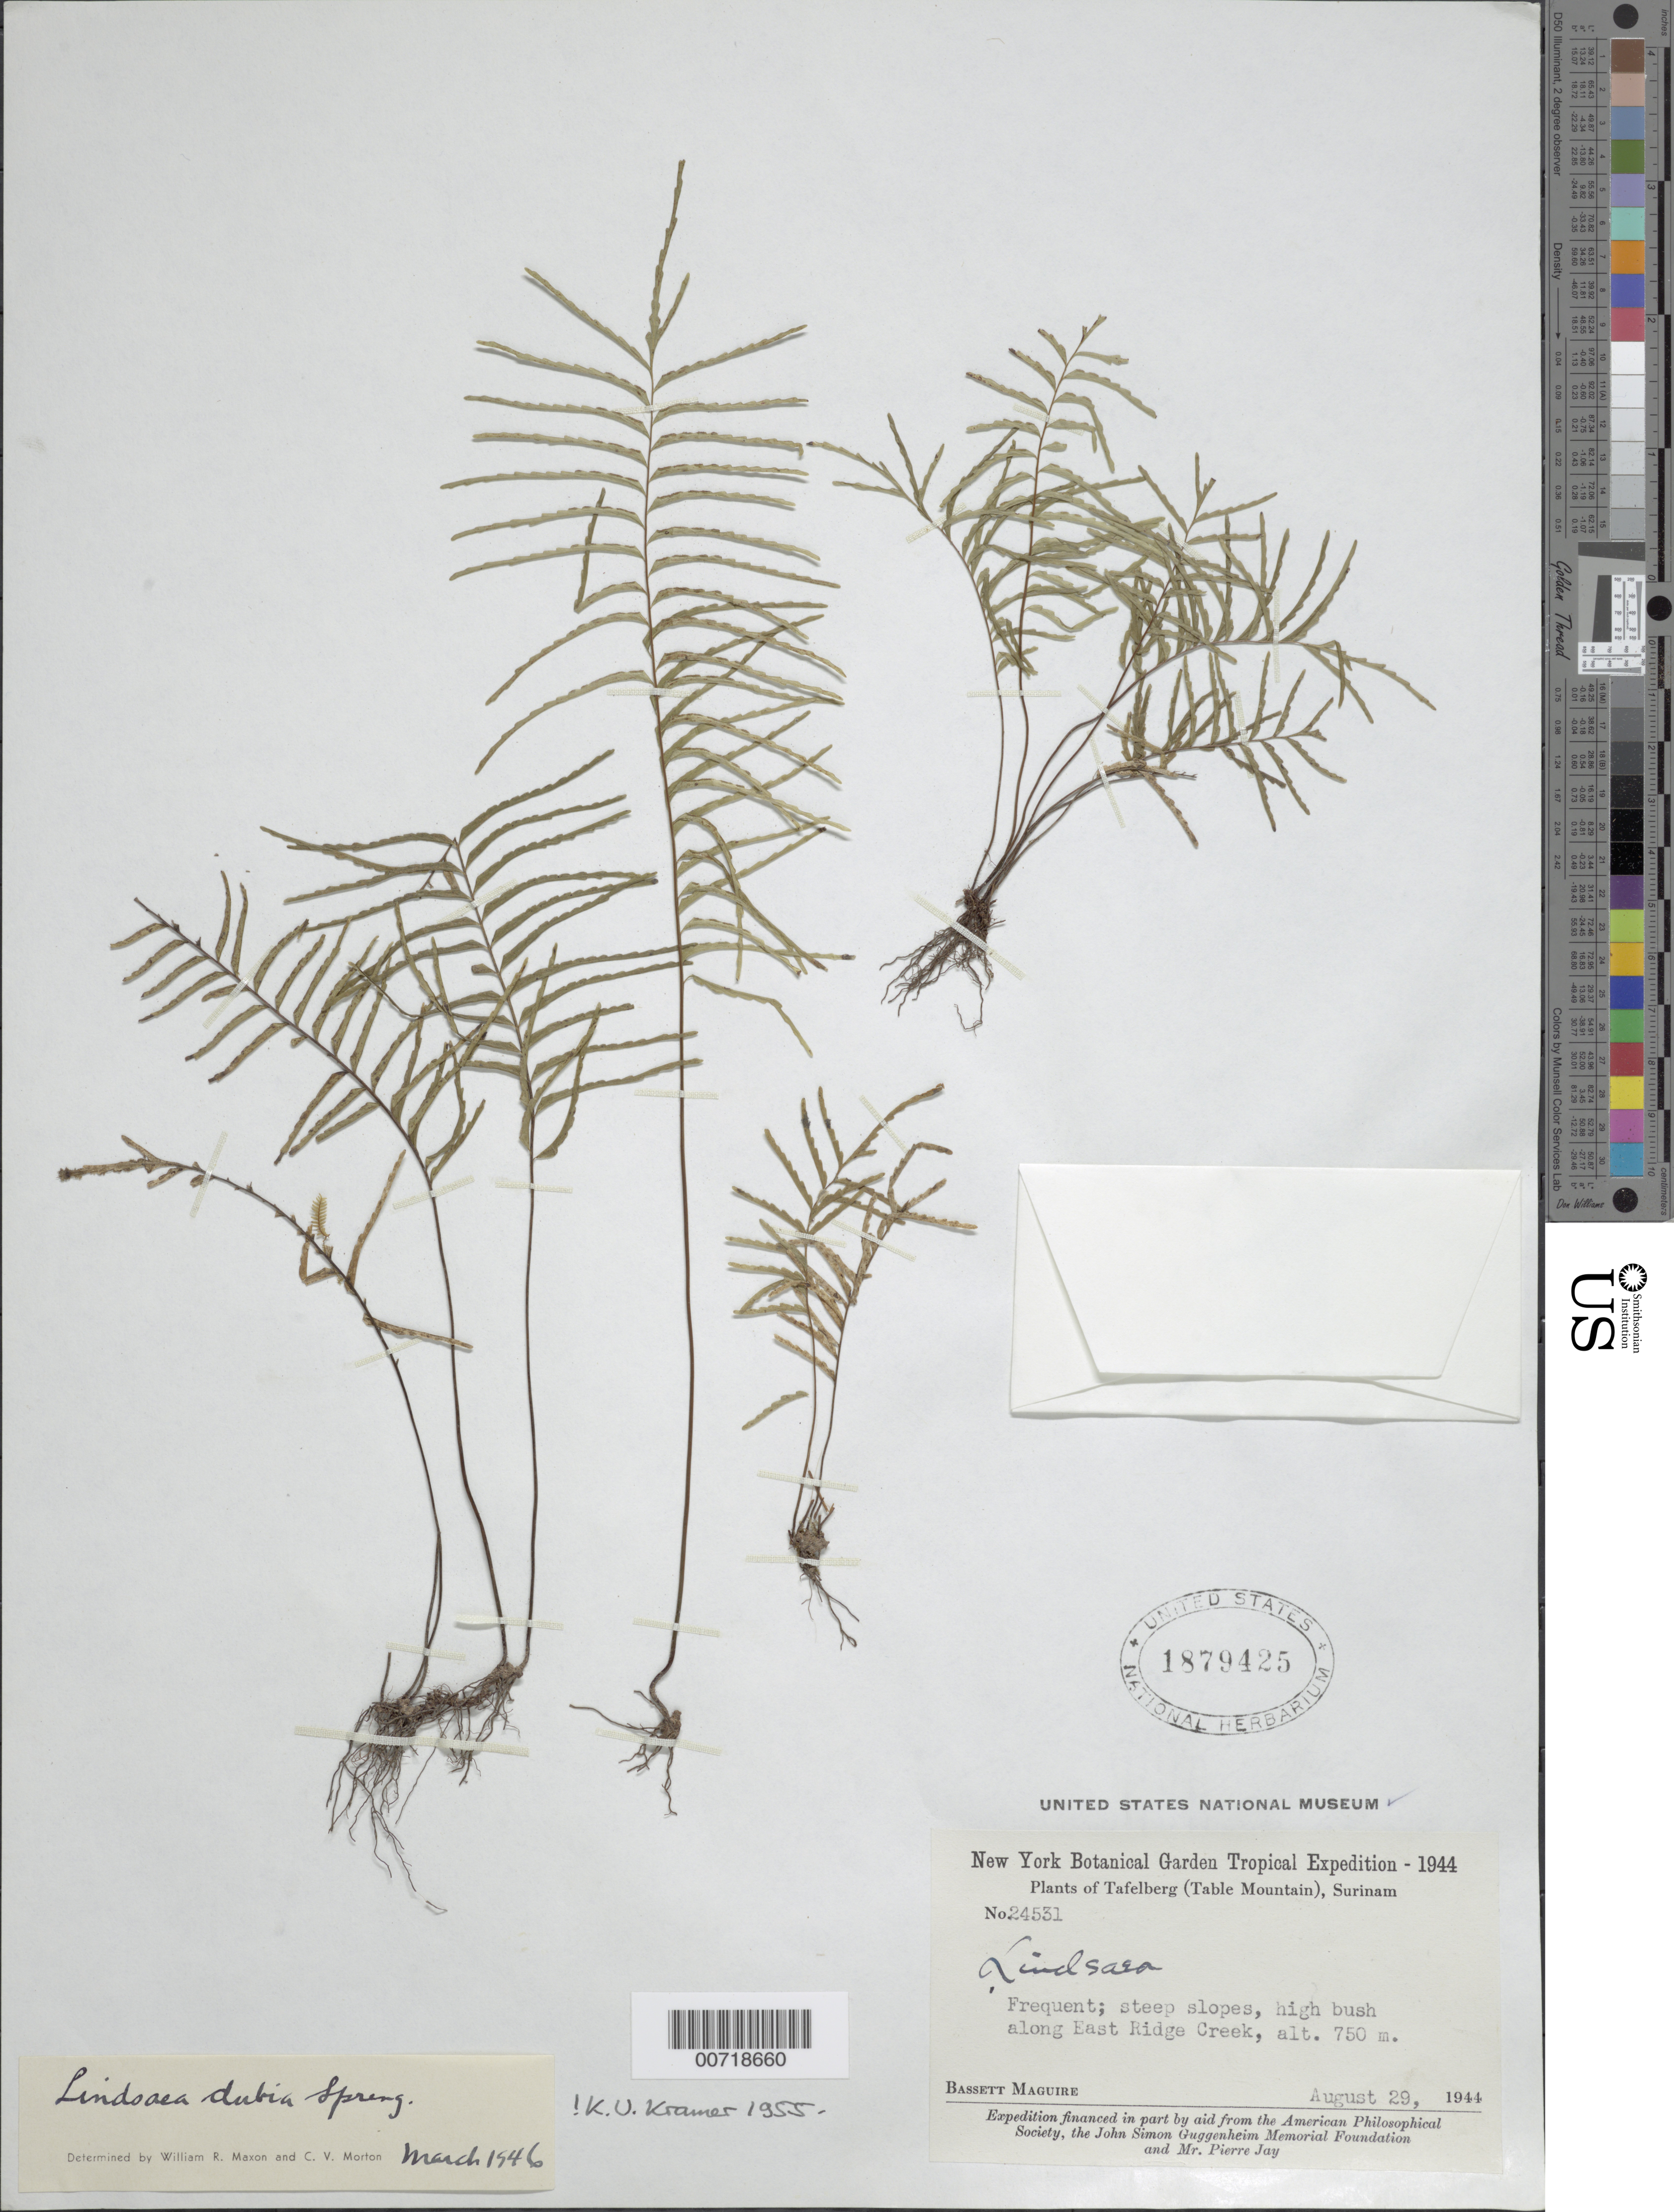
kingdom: Plantae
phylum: Tracheophyta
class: Polypodiopsida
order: Polypodiales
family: Lindsaeaceae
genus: Lindsaea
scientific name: Lindsaea dubia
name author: Spreng.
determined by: Kramer, K. U.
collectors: B. Maguire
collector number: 24531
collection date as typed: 29-Aug-44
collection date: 1944-08-29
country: Suriname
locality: Tafelberg (Table Mountain), East Ridge Creek Gorge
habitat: Steep slopes, high bush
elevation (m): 750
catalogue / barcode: US 1879425